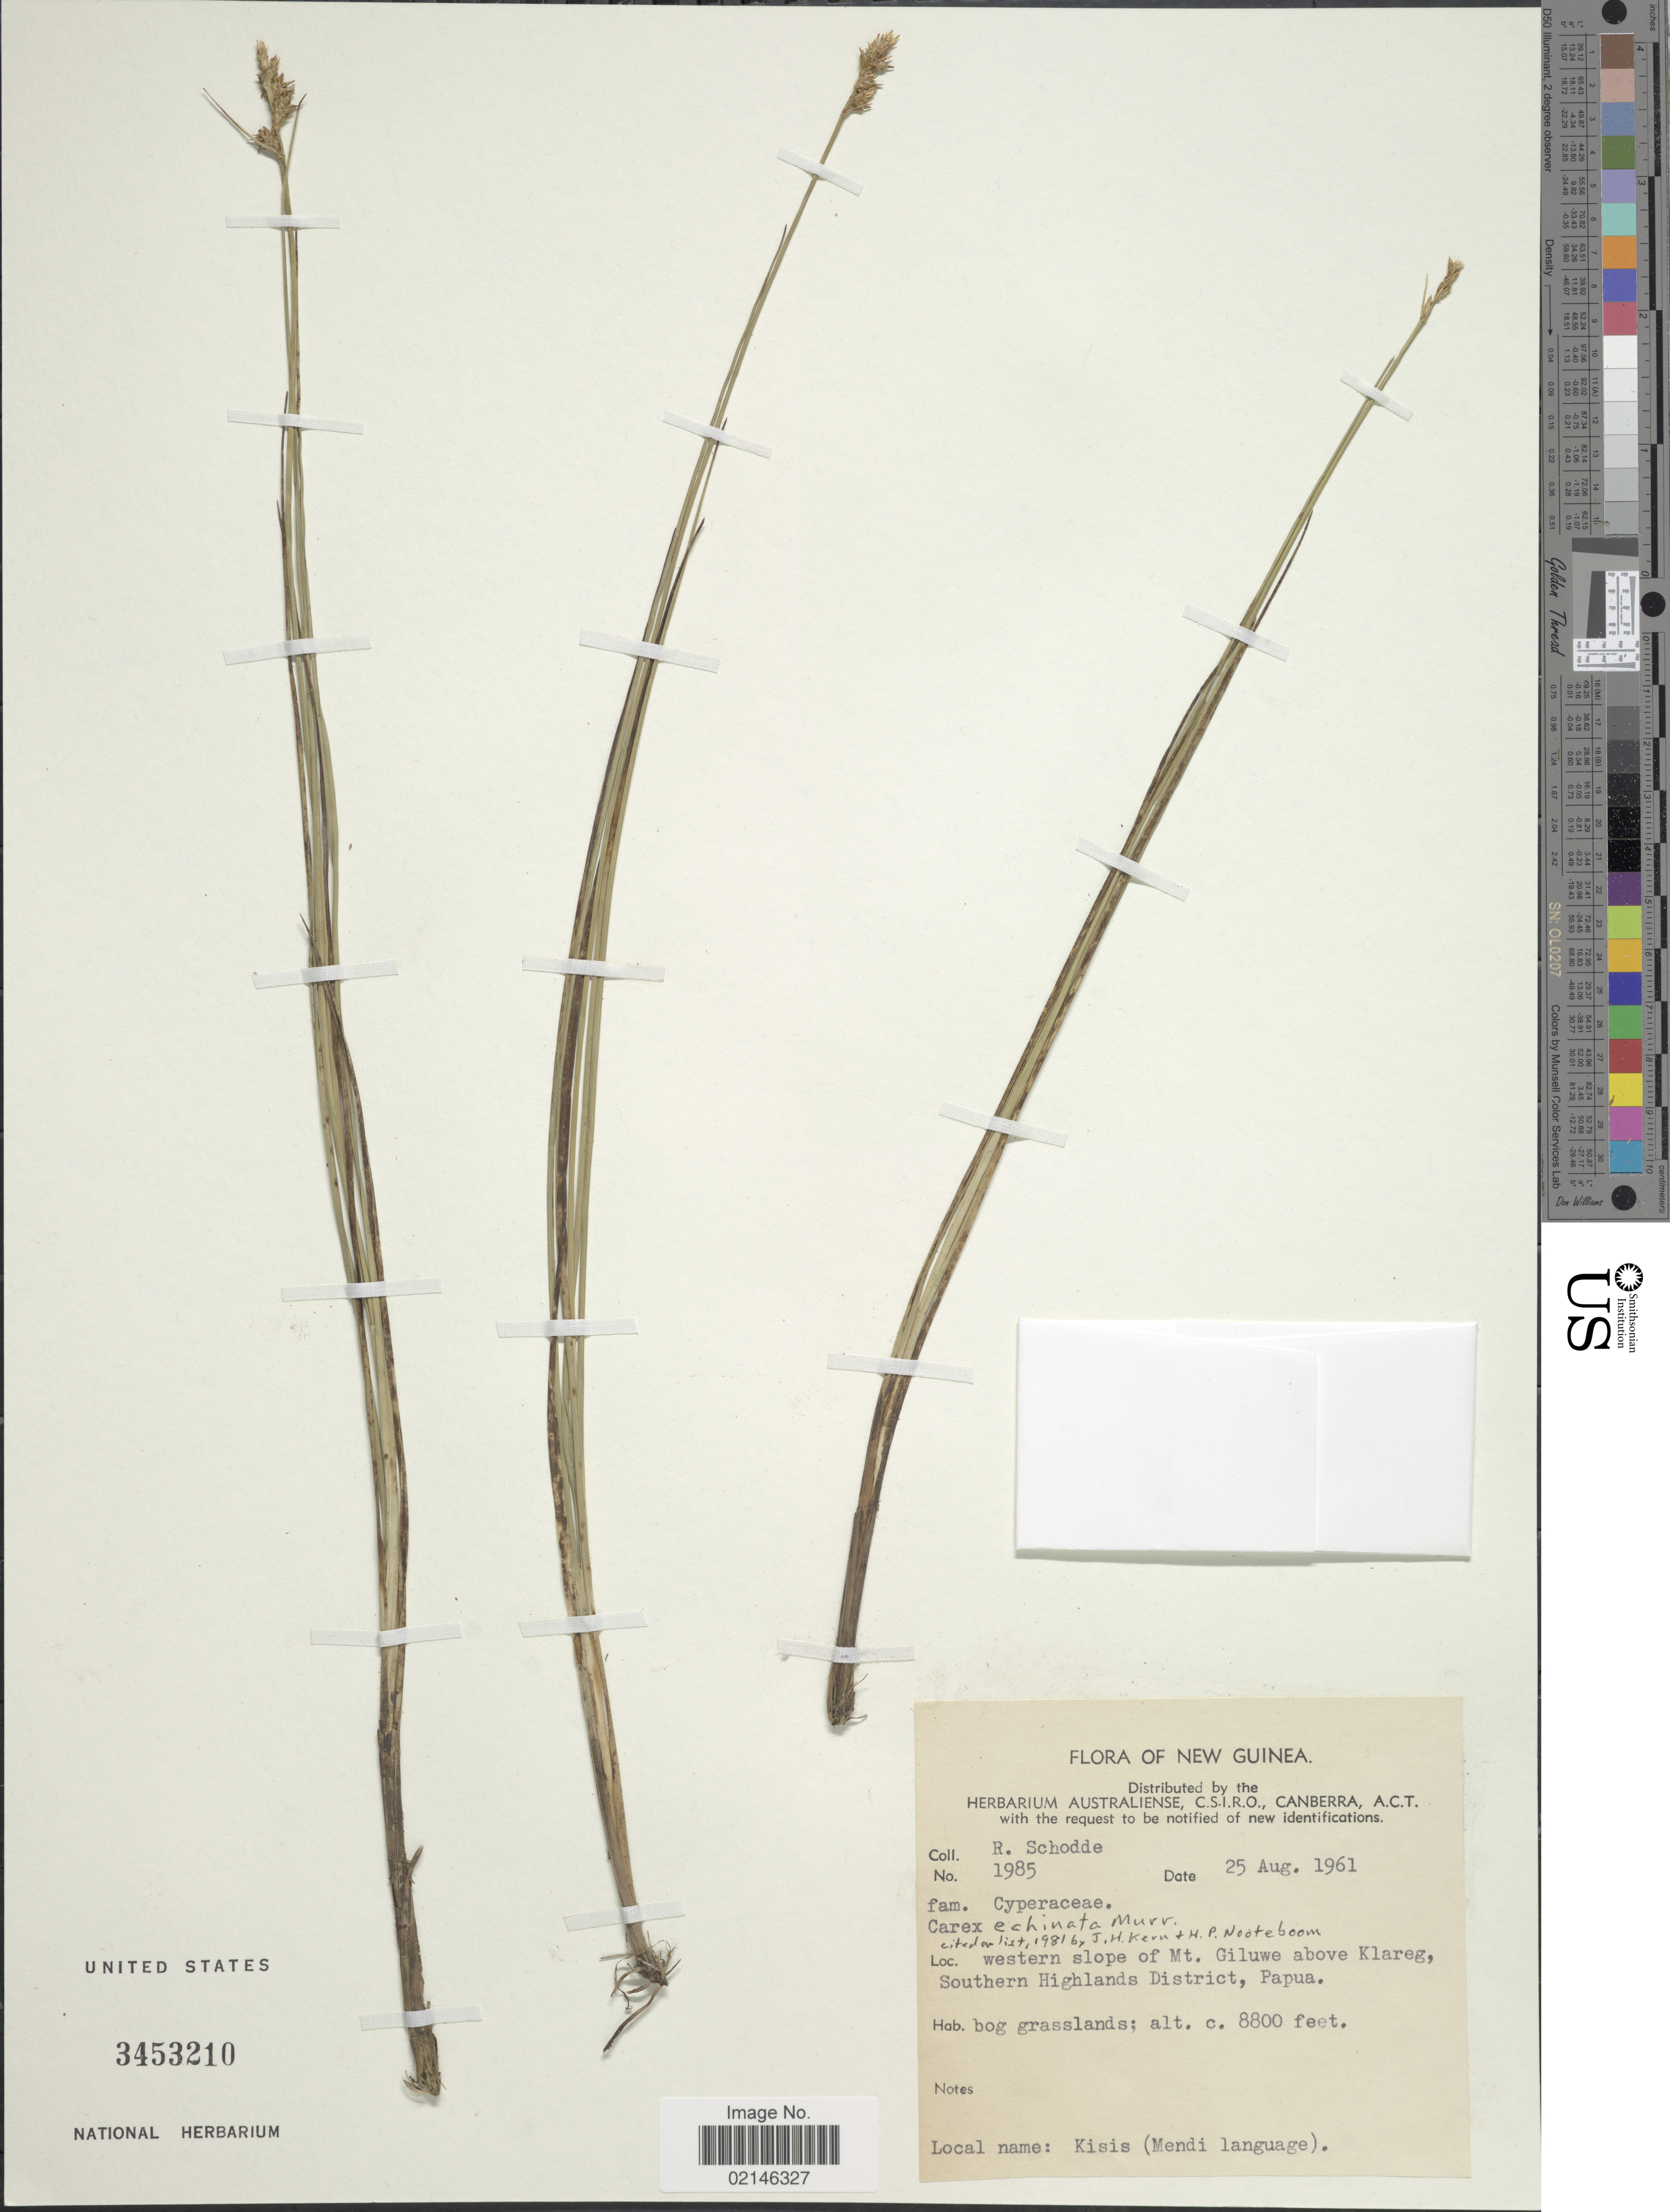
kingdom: Plantae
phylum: Tracheophyta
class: Liliopsida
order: Poales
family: Cyperaceae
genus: Carex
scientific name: Carex echinata subsp. echinata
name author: Murray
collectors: R. Schodde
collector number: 1985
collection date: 1961-08-25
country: Papua New Guinea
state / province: Southern Highlands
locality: New Guinea. western slope of Mt. Giluwe above Klareg, Papua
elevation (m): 2682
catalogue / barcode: US 3453210